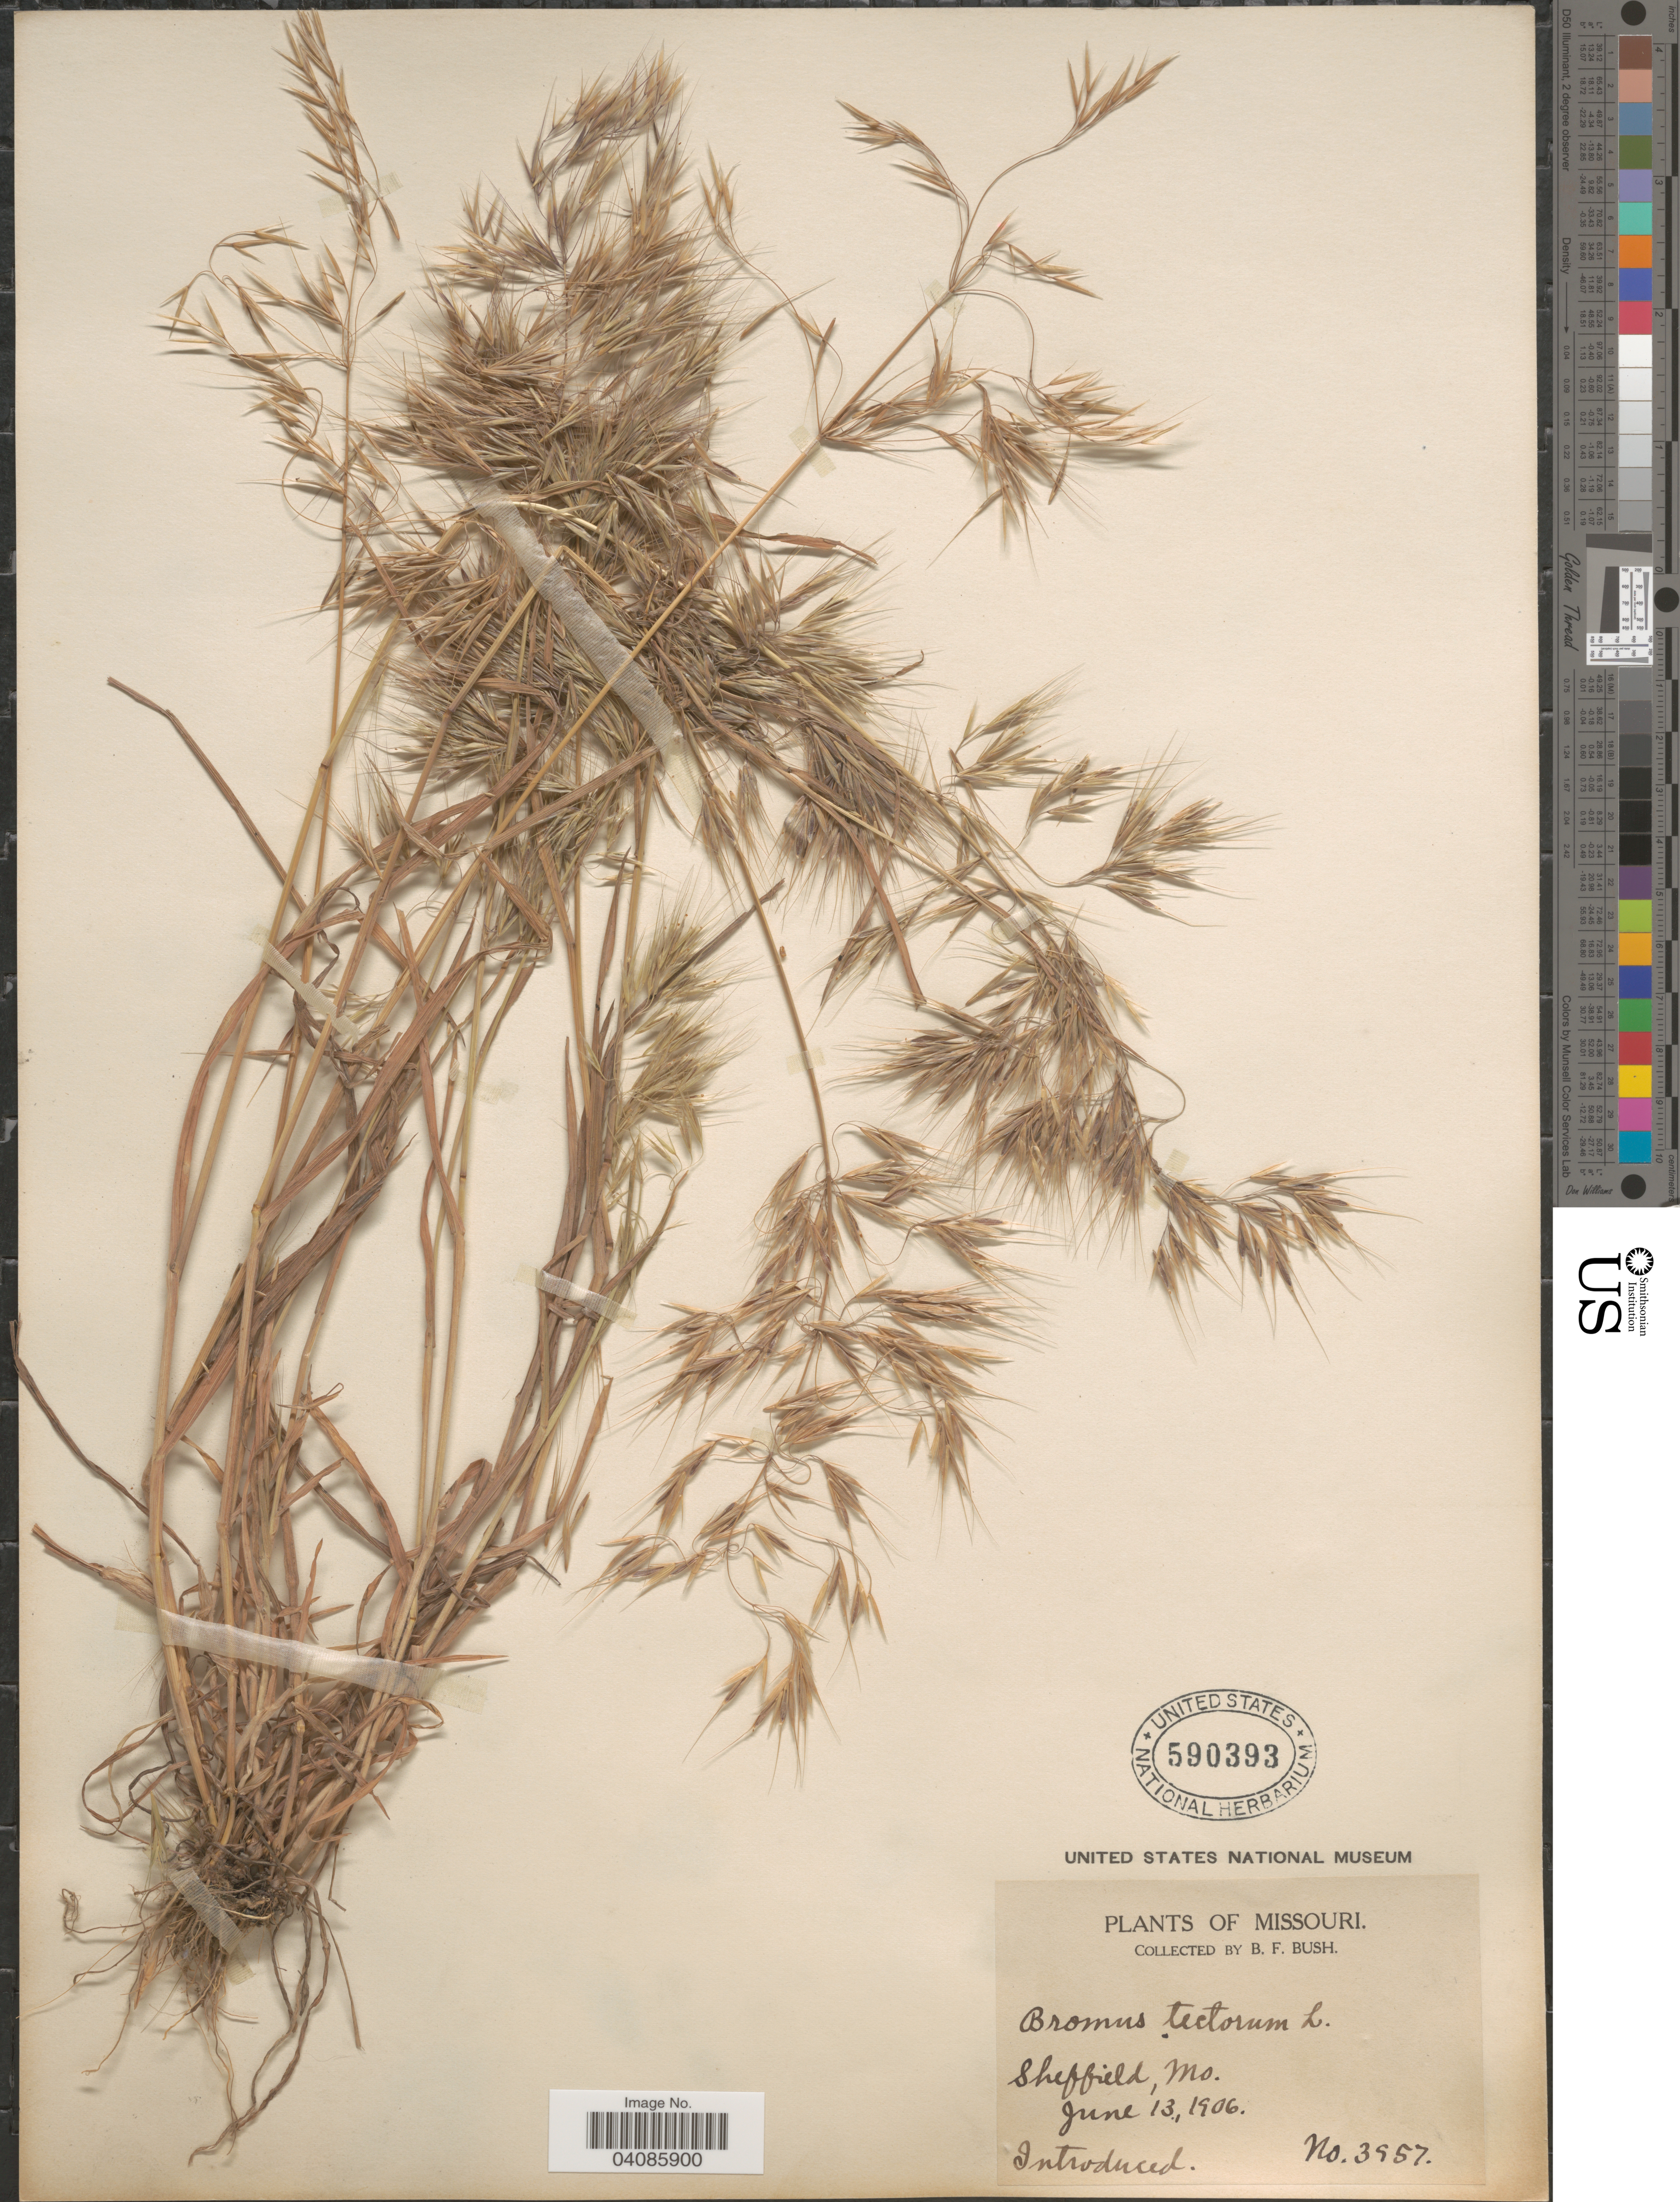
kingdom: Plantae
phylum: Tracheophyta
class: Liliopsida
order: Poales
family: Poaceae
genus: Bromus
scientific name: Bromus tectorum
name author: L.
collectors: B. F. Bush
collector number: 3957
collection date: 1906-06-13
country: United States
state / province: Missouri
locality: Sheffield.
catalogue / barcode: US 590393